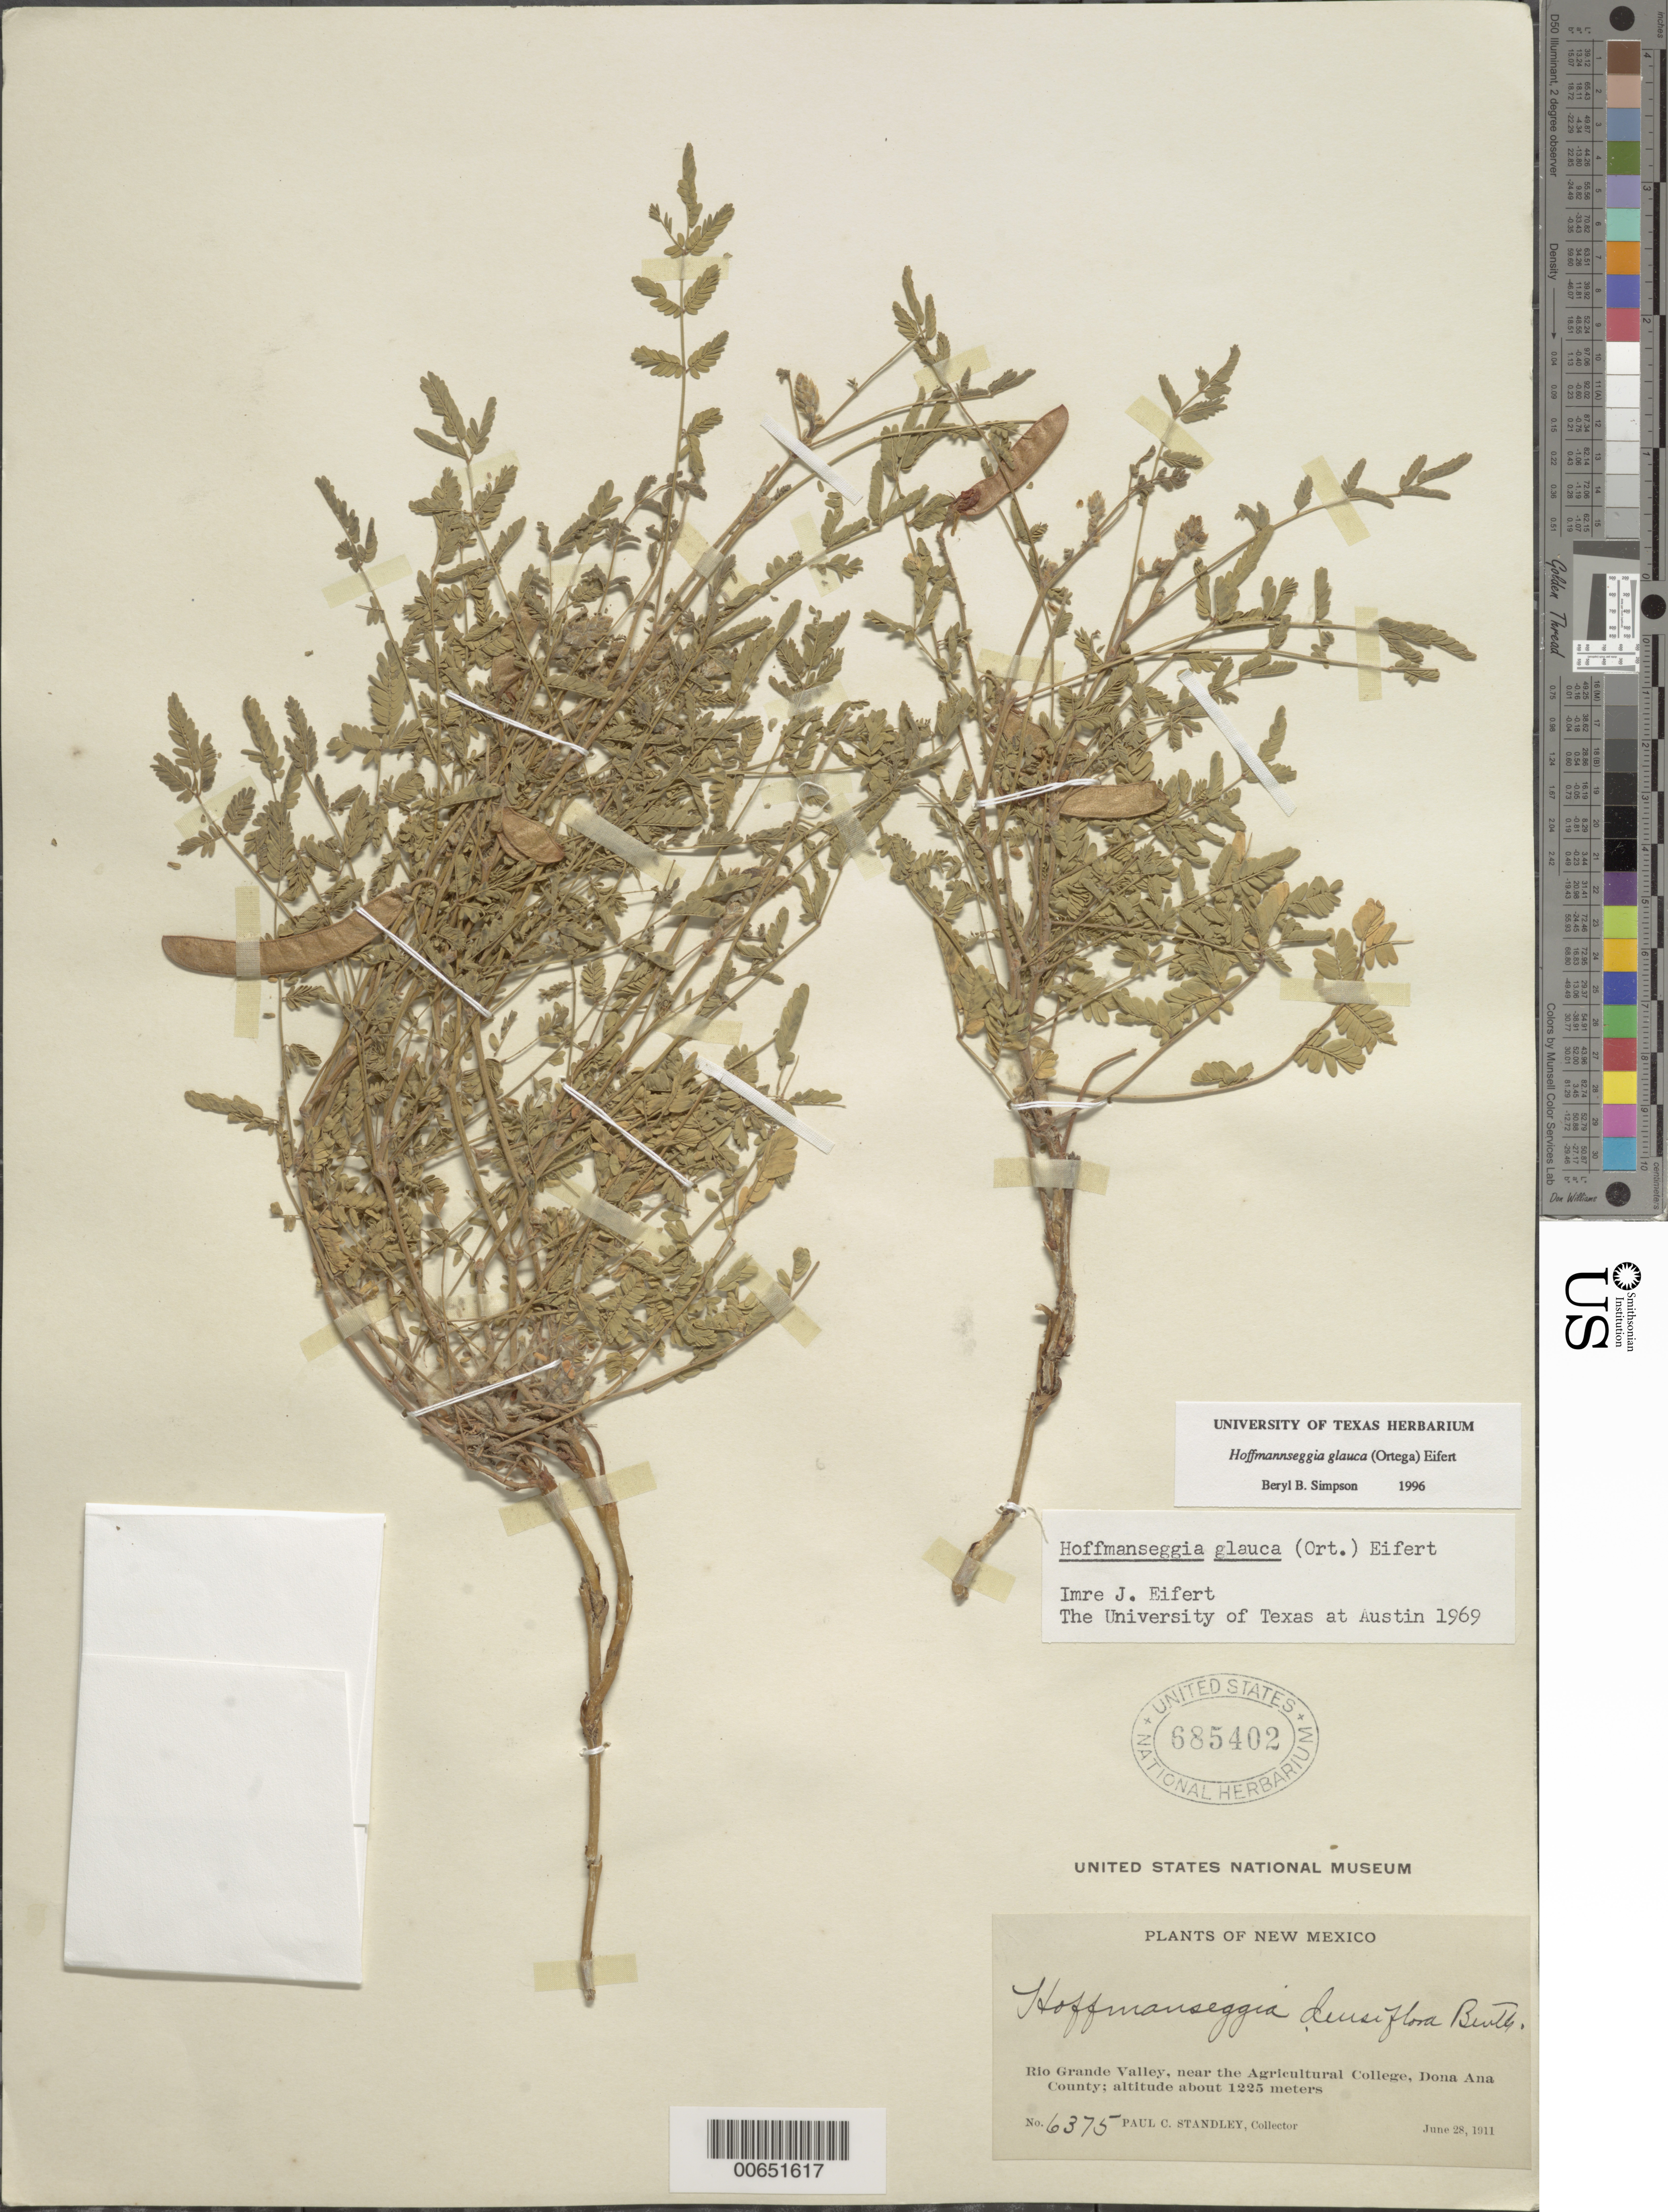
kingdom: Plantae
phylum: Tracheophyta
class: Magnoliopsida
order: Fabales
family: Fabaceae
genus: Hoffmannseggia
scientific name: Hoffmannseggia glauca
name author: (Ortega) Eifert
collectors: P. C. Standley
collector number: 6375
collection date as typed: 28 Jun 1911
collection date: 1911-06-28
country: United States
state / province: New Mexico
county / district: Dona Ana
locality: Rio Grande Valley, near the Agricultural College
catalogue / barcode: US 685402